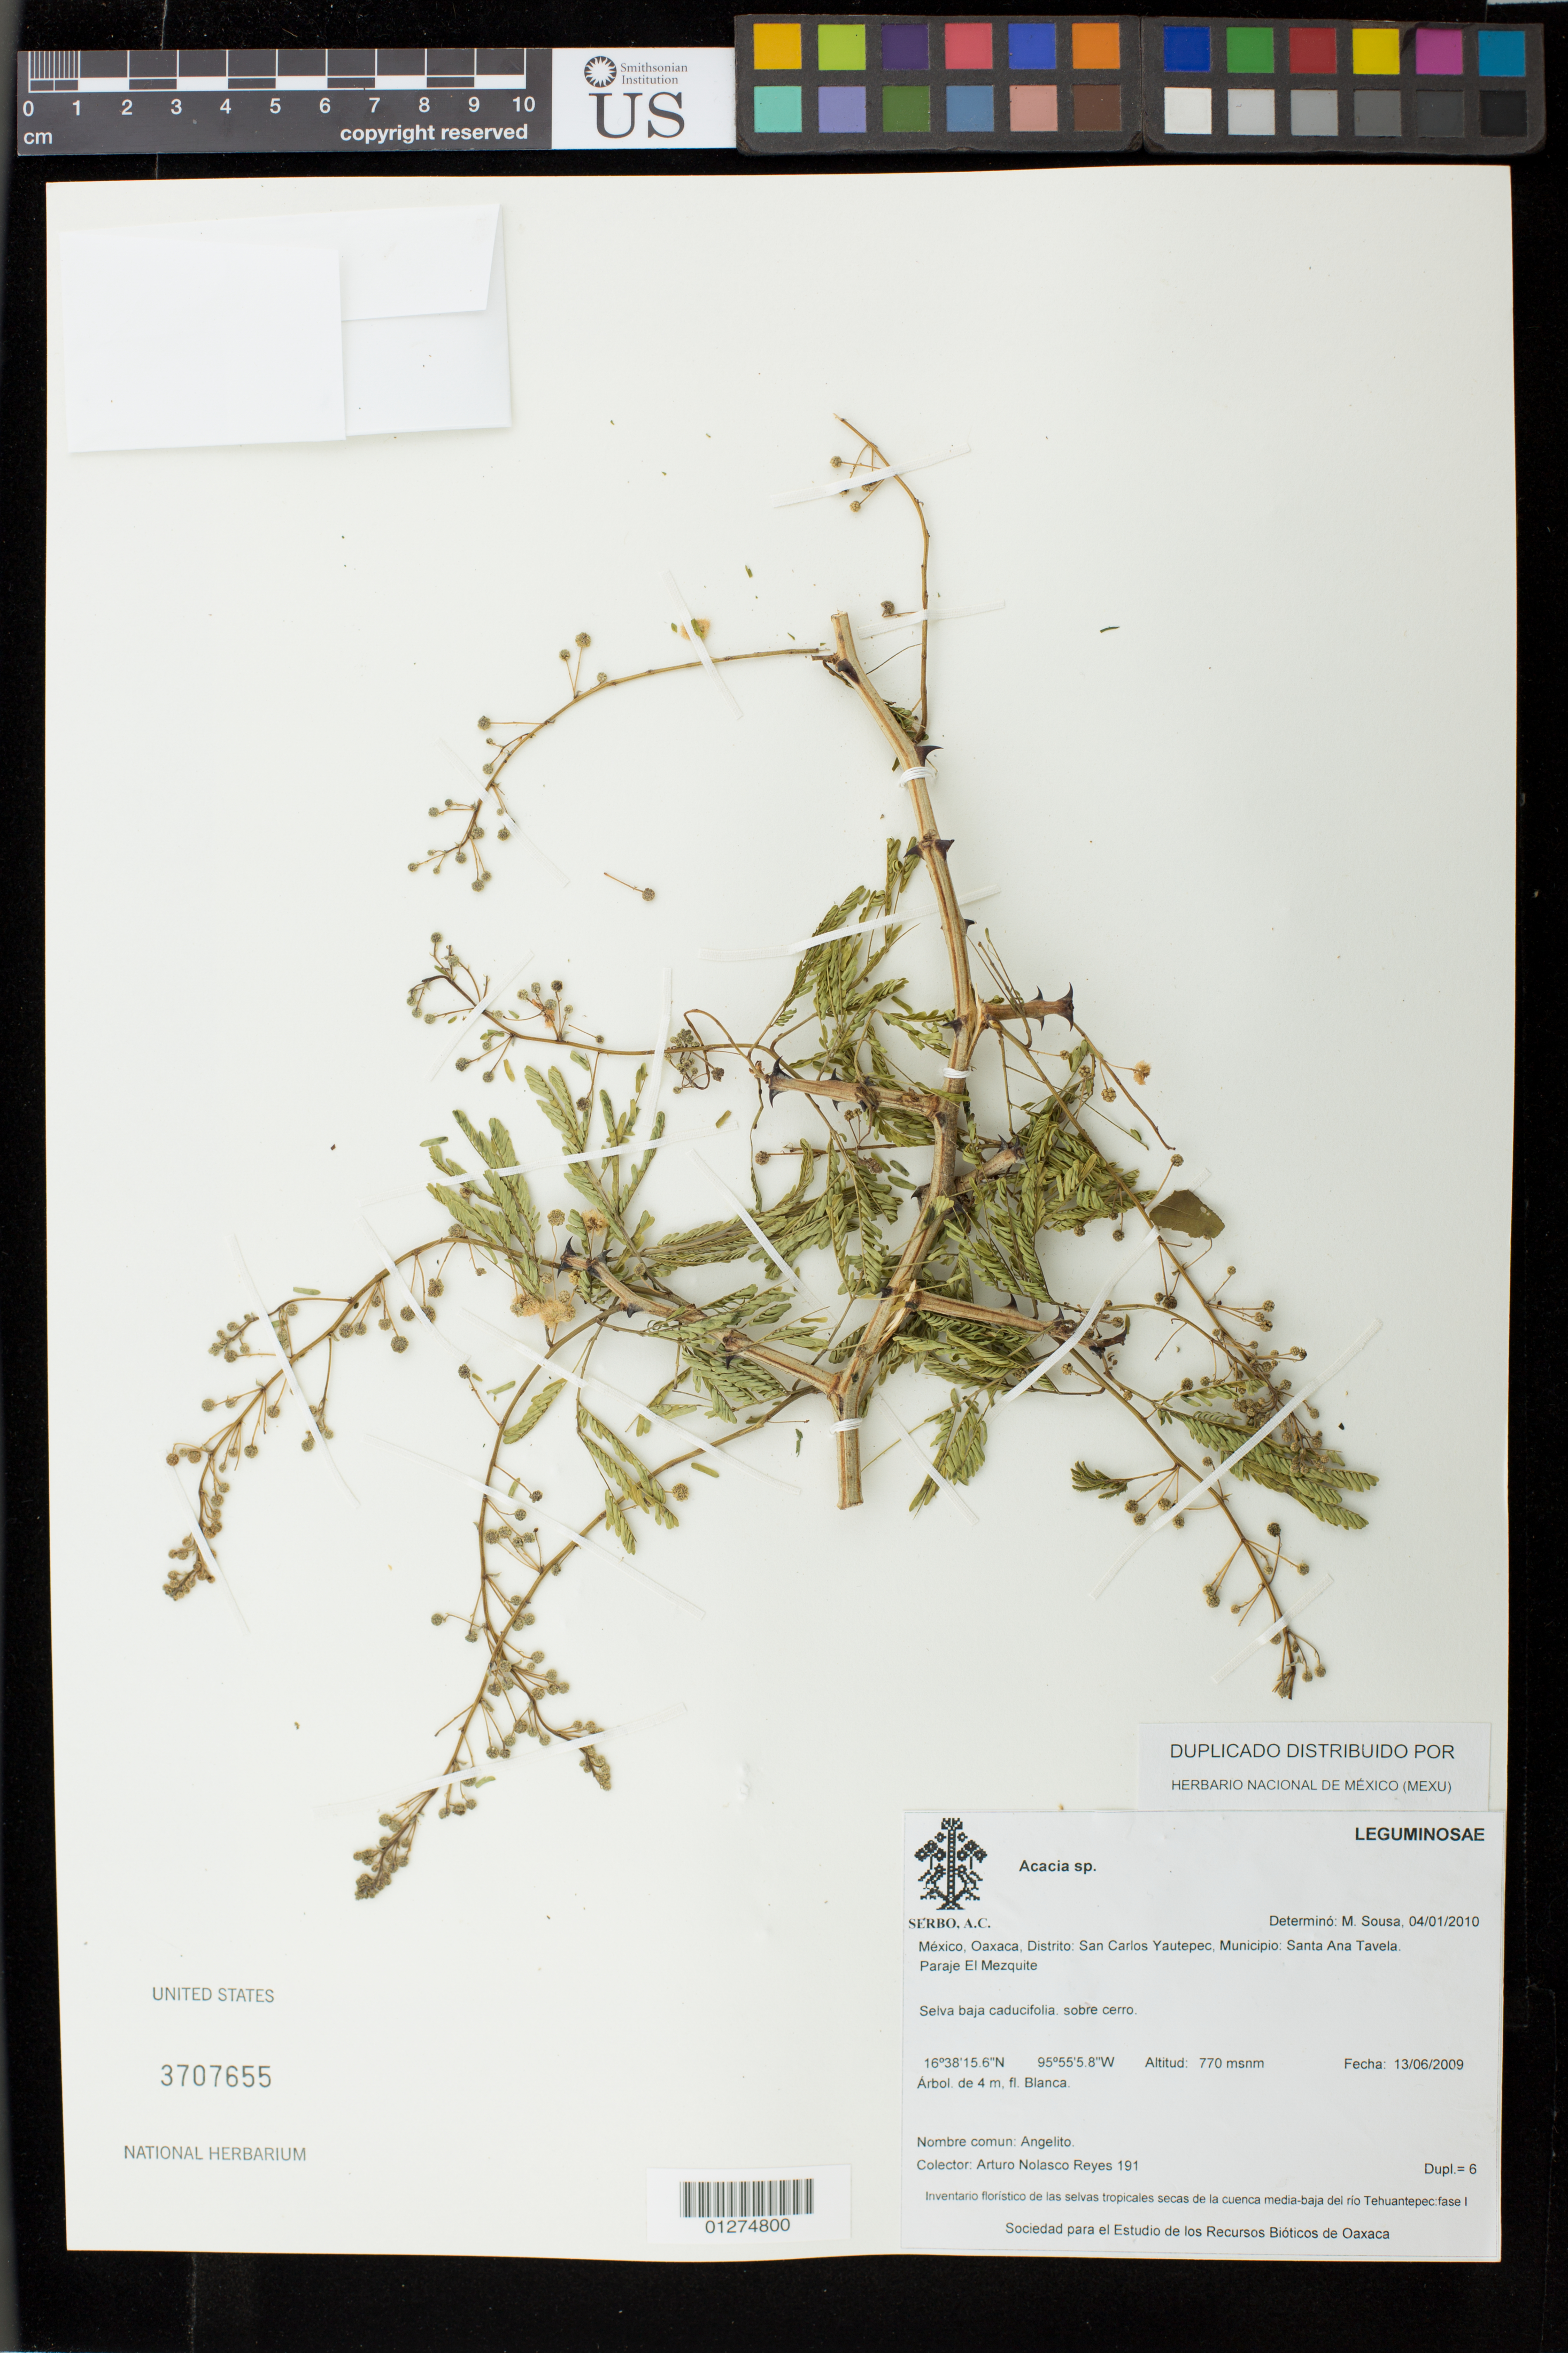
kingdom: Plantae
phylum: Tracheophyta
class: Magnoliopsida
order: Fabales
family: Fabaceae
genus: Vachellia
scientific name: Vachellia sp.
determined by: Trujillo, A. M.; Londoño-Echeverri, Y.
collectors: A. Nolasco Reyes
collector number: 191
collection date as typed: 13/06/2009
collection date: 2009-06-13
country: Mexico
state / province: Oaxaca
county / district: Yautepec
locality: Distrito: San Carlos Yautepec, Municipio: Santa Ana Tavela, Paraje El Mezquite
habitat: selva baja caducifolia, sobre cerro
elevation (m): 770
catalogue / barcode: US 3707655